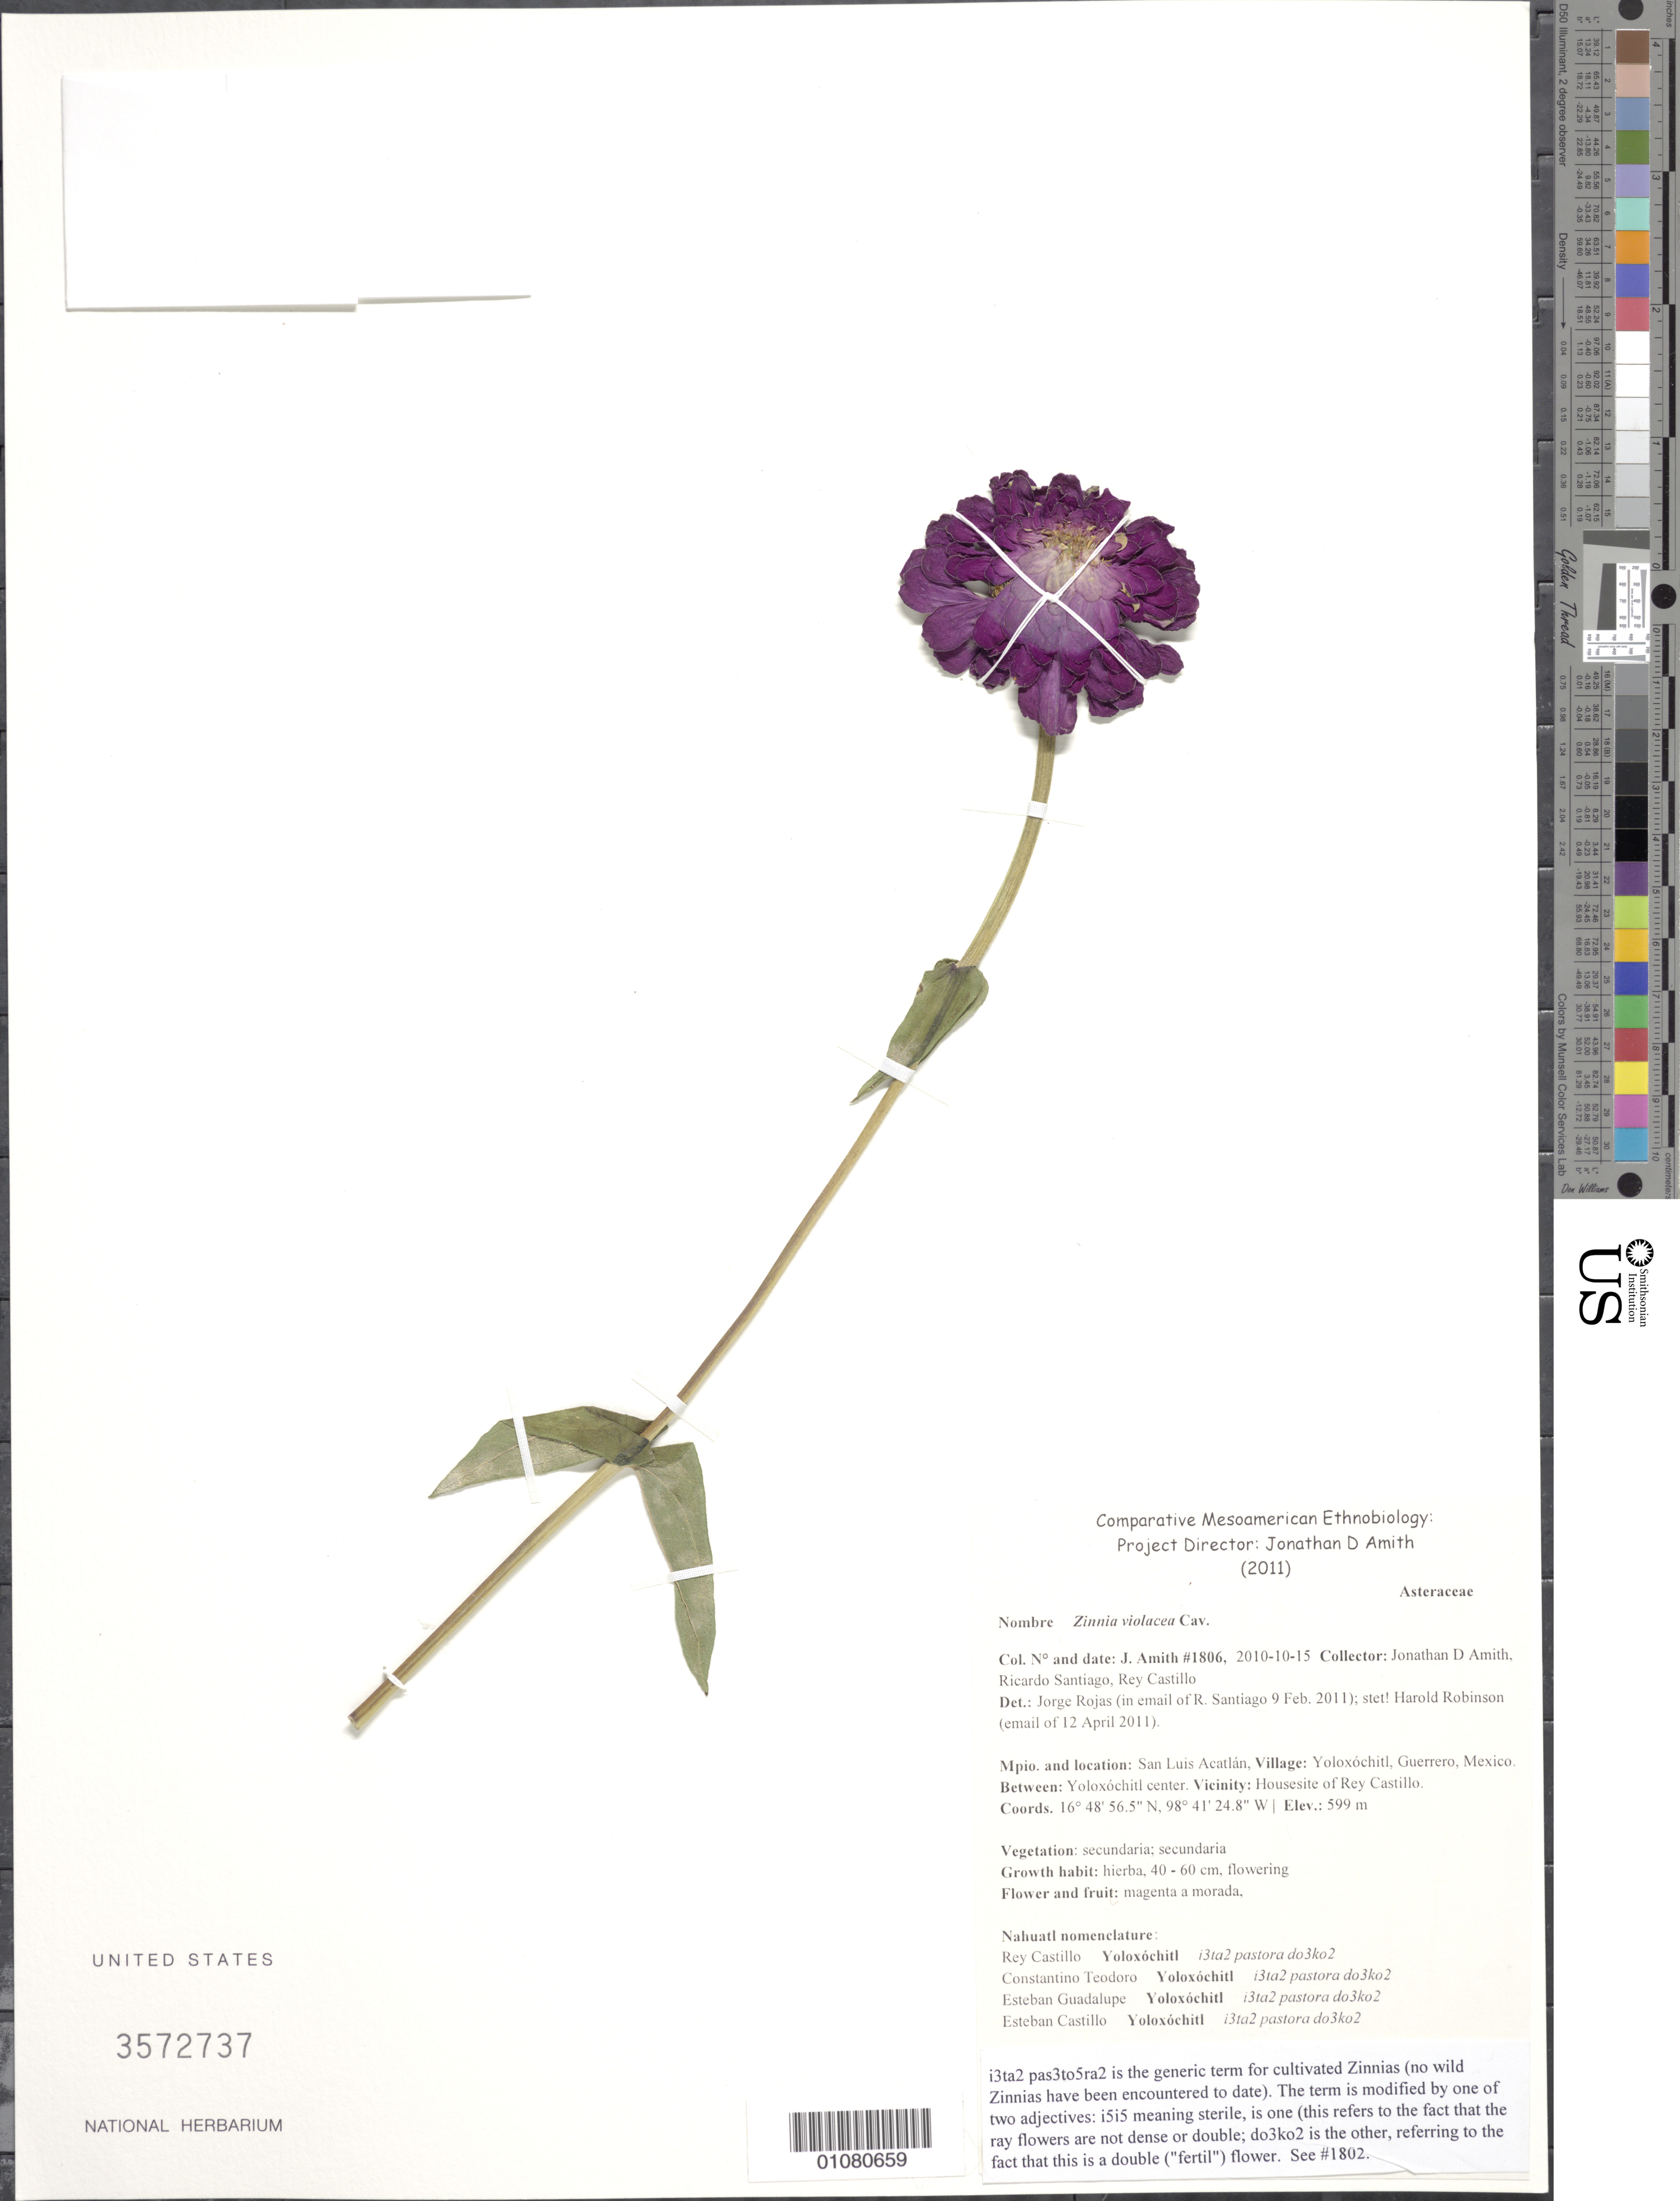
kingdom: Plantae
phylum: Tracheophyta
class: Magnoliopsida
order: Asterales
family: Asteraceae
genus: Zinnia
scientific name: Zinnia violacea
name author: Cav.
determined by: Rojas, Jorge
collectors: J. D. Amith, R. Santiago & R. Castillo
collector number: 1806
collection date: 2010-10-15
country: Mexico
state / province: Guerrero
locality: Yoloxóchitl, San Luis Acatlán; Yoloxóchitl center; vic housesite of Rey Castillo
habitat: Vegetation secundaria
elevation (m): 599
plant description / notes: Determination of J. Rojas in email of R. Santiago 9 Feb 2011. !H. Robinson 2011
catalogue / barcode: US 3572737